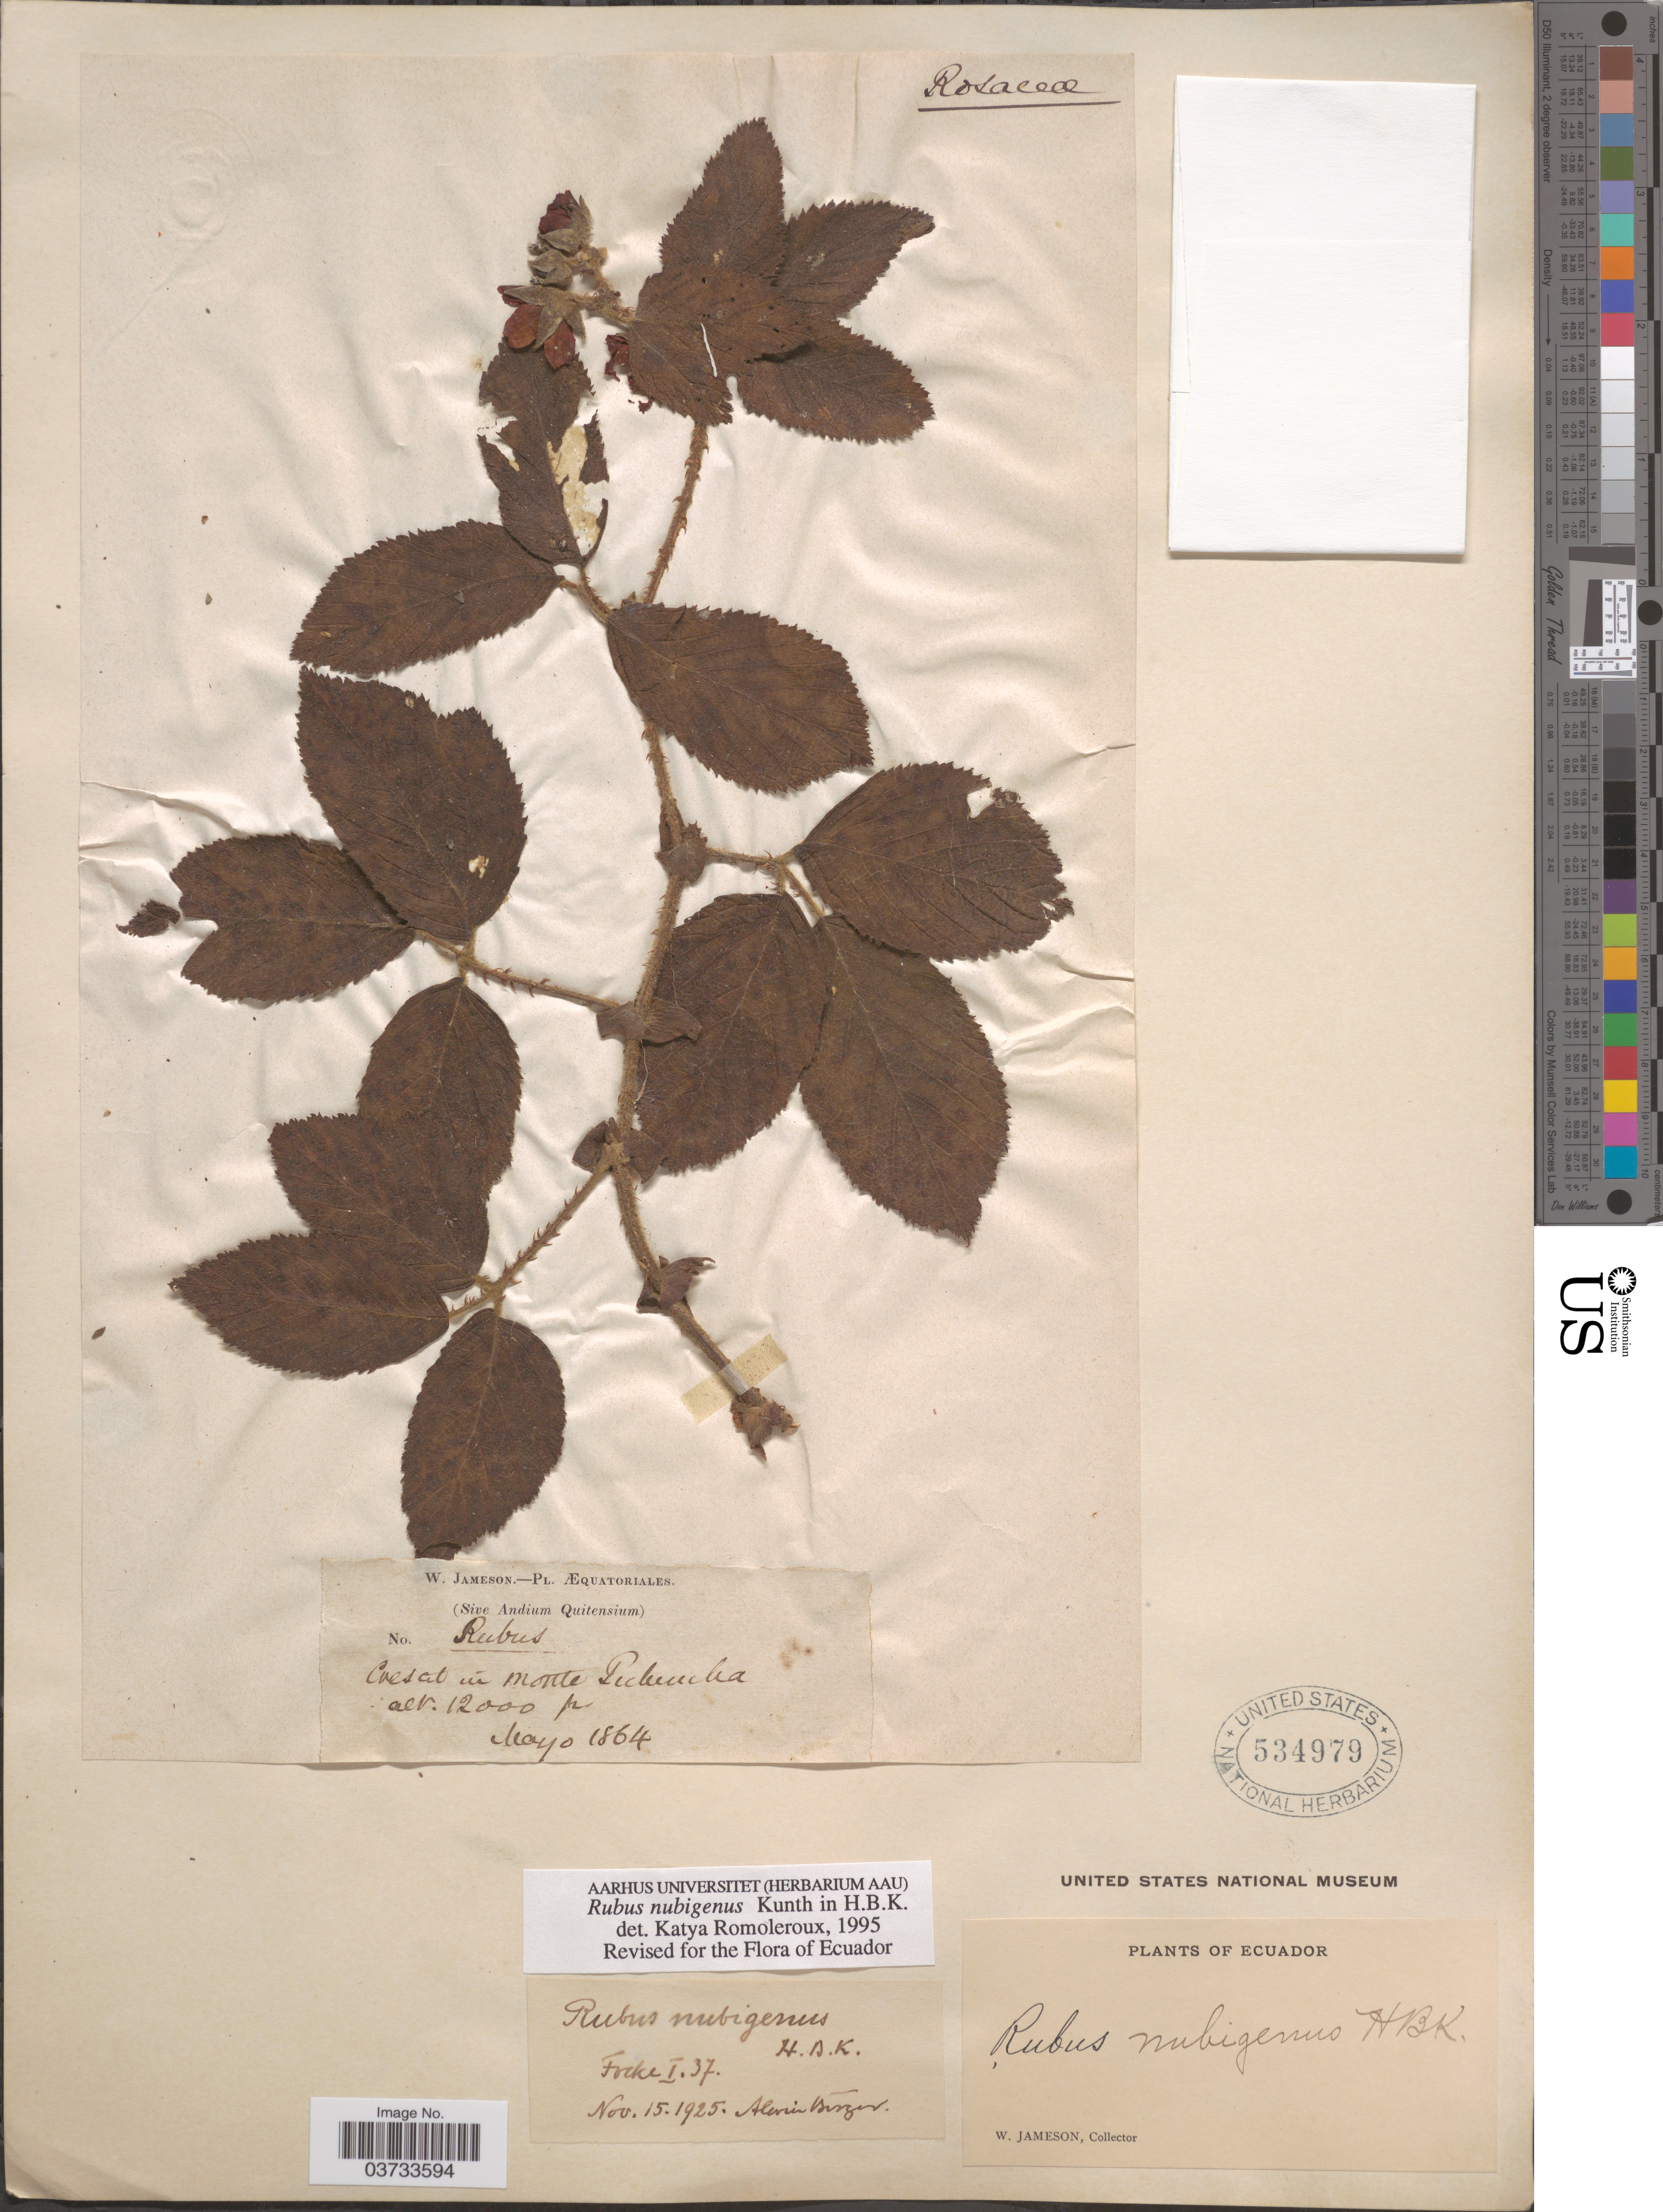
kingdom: Plantae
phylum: Tracheophyta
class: Magnoliopsida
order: Rosales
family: Rosaceae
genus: Rubus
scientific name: Rubus nubigenus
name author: Kunth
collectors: W. Jameson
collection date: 1864-05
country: Ecuador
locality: (Sive Andium Quitensium). Crescit in Monte Pichincha.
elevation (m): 3658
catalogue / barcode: US 534979